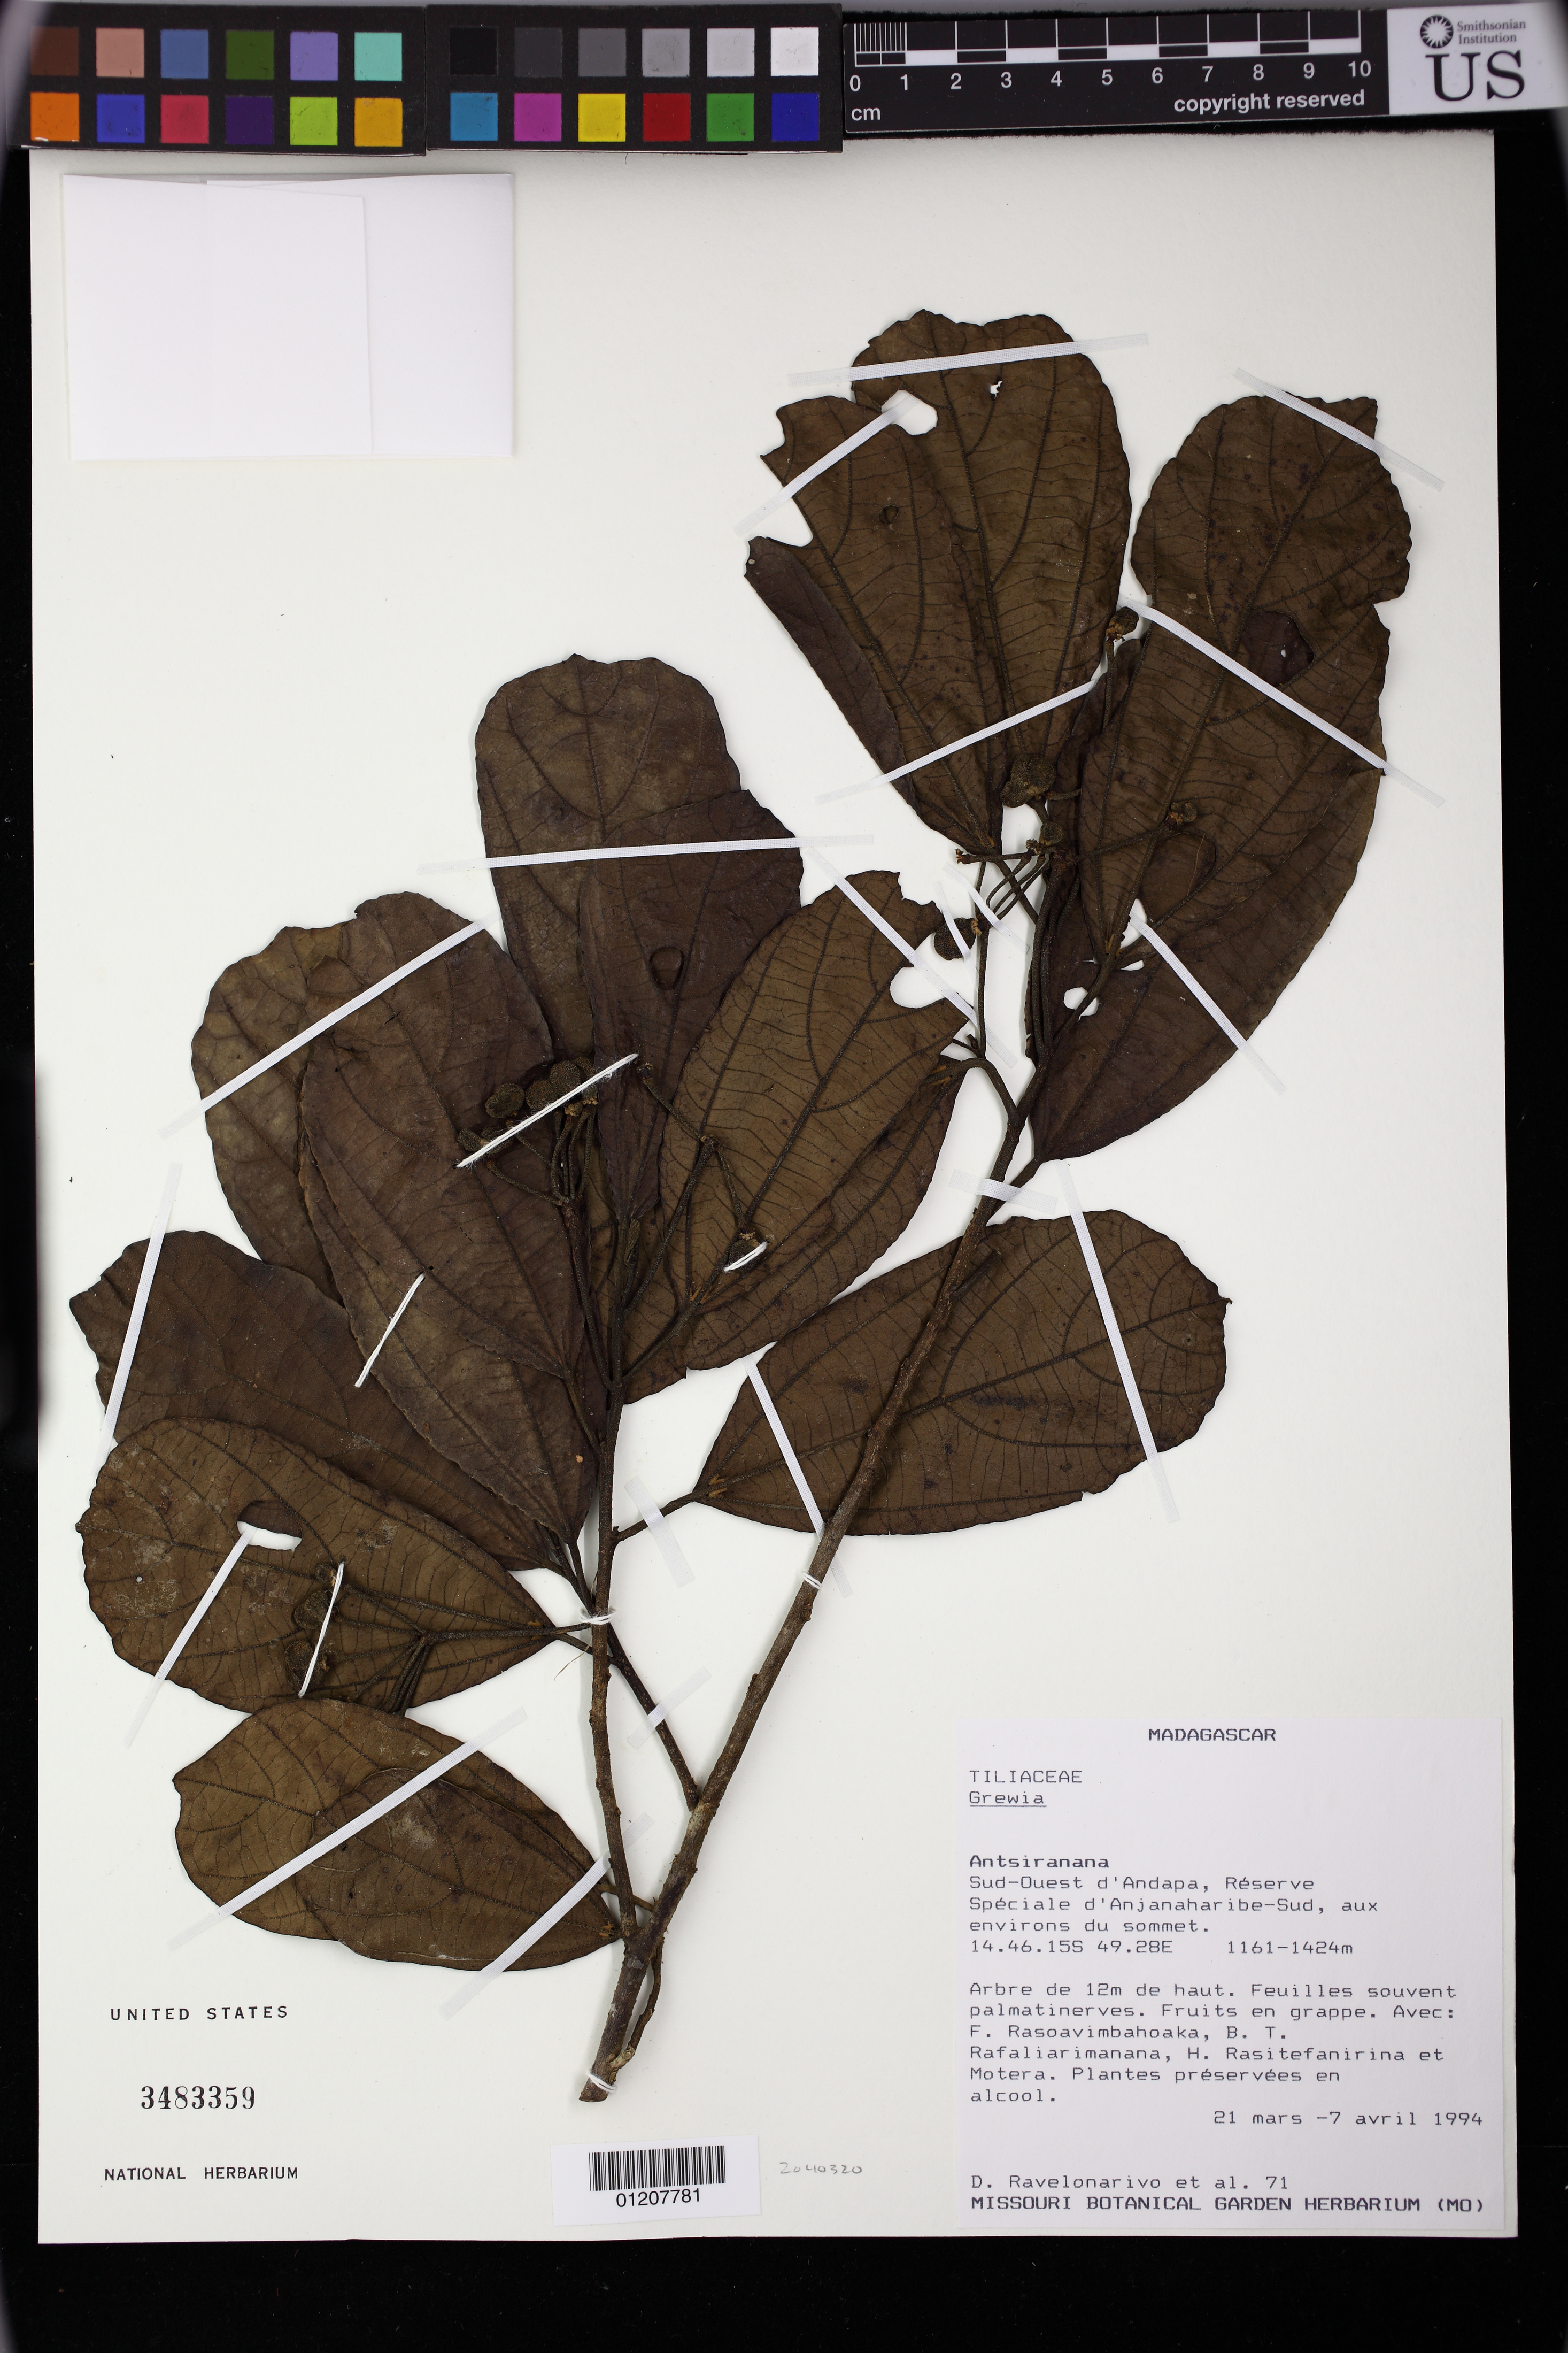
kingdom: Plantae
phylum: Tracheophyta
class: Magnoliopsida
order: Malvales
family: Malvaceae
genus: Grewia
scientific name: Grewia sp.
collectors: D. Ravelonarivo, F. Rasoavimbahoaka, B. T. Rafaliarimanana & H. Rasitefanirina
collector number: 71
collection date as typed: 21 Mar 1994 to 07 Apr 1994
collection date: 1994-03-21/1994-04-07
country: Madagascar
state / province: Sava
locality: Antsiranana. Sud-Ouest d'Andapa, Réserve Spéciale d'Anjanaharibe-Sud, aux environs du sommet.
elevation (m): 1161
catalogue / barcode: US 3483359